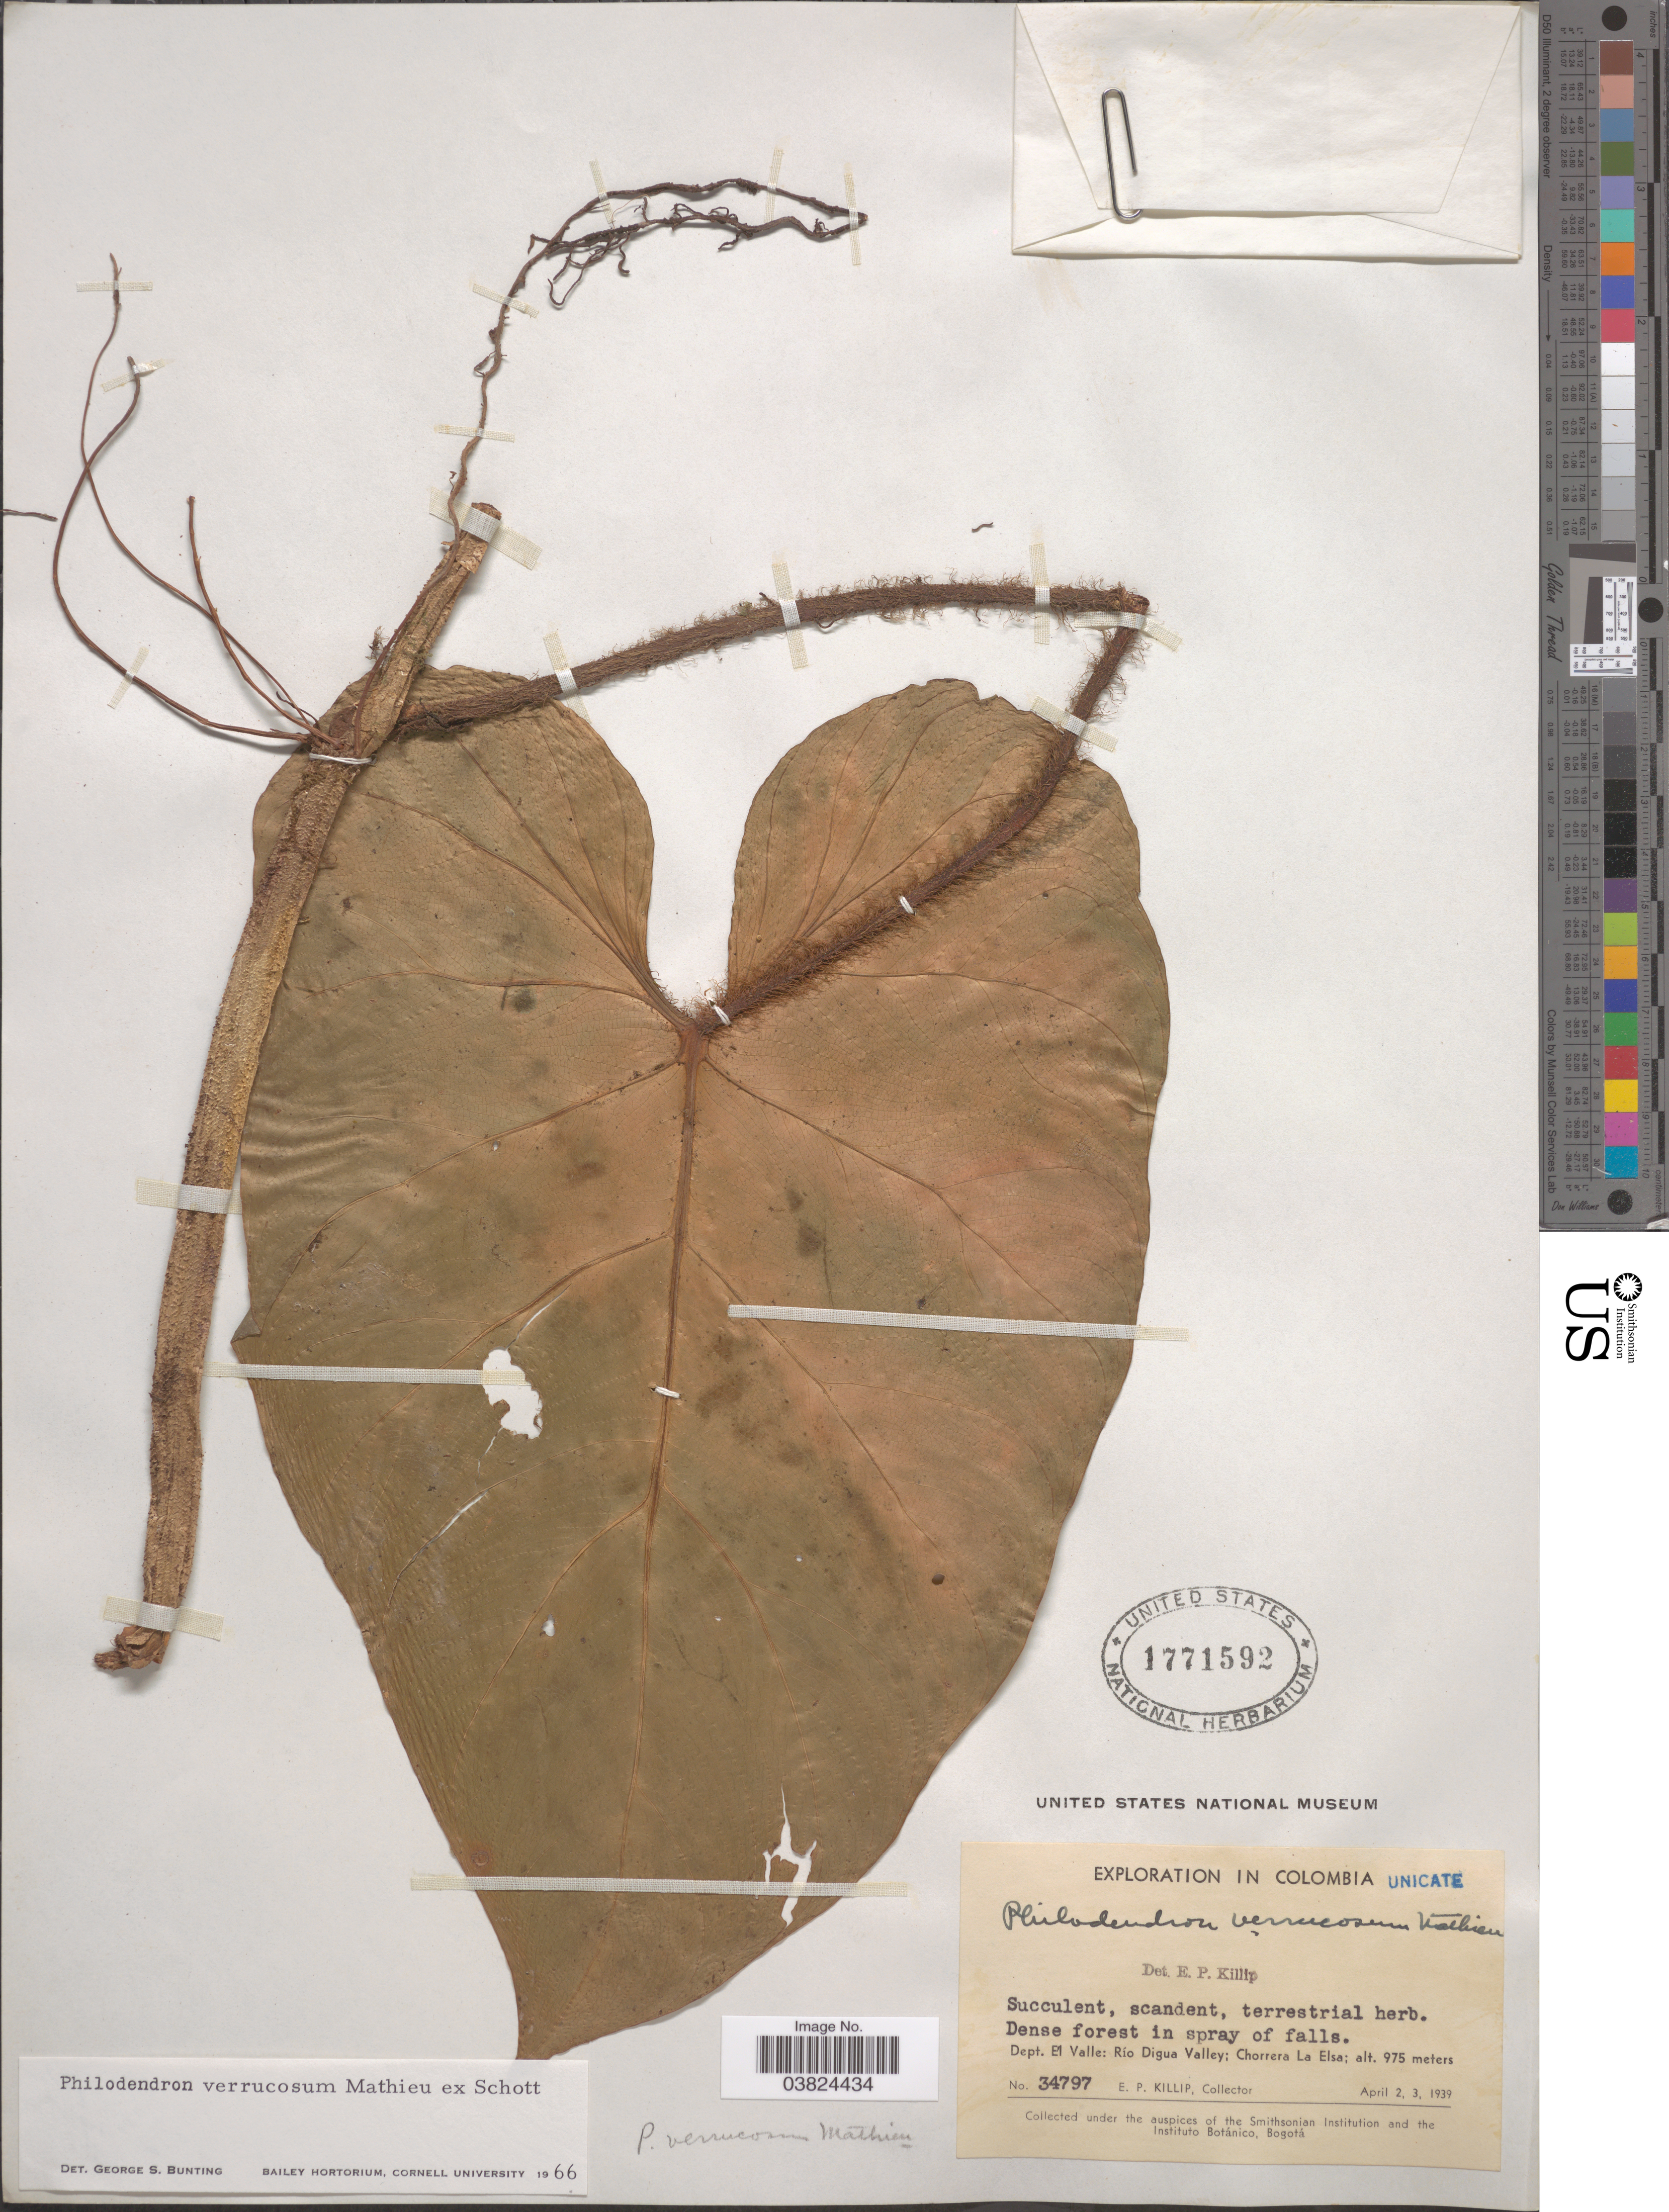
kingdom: Plantae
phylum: Tracheophyta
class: Liliopsida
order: Alismatales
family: Araceae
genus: Philodendron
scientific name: Philodendron verrucosum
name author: L. Mathieu ex Schott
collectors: E. P. Killip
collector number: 34797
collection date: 1939-04-02/1939-04-03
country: Colombia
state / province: Valle del Cauca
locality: Dept. El Valle: Río Digua Valley; Chorrera La Elsa.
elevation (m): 975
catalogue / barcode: US 1771592